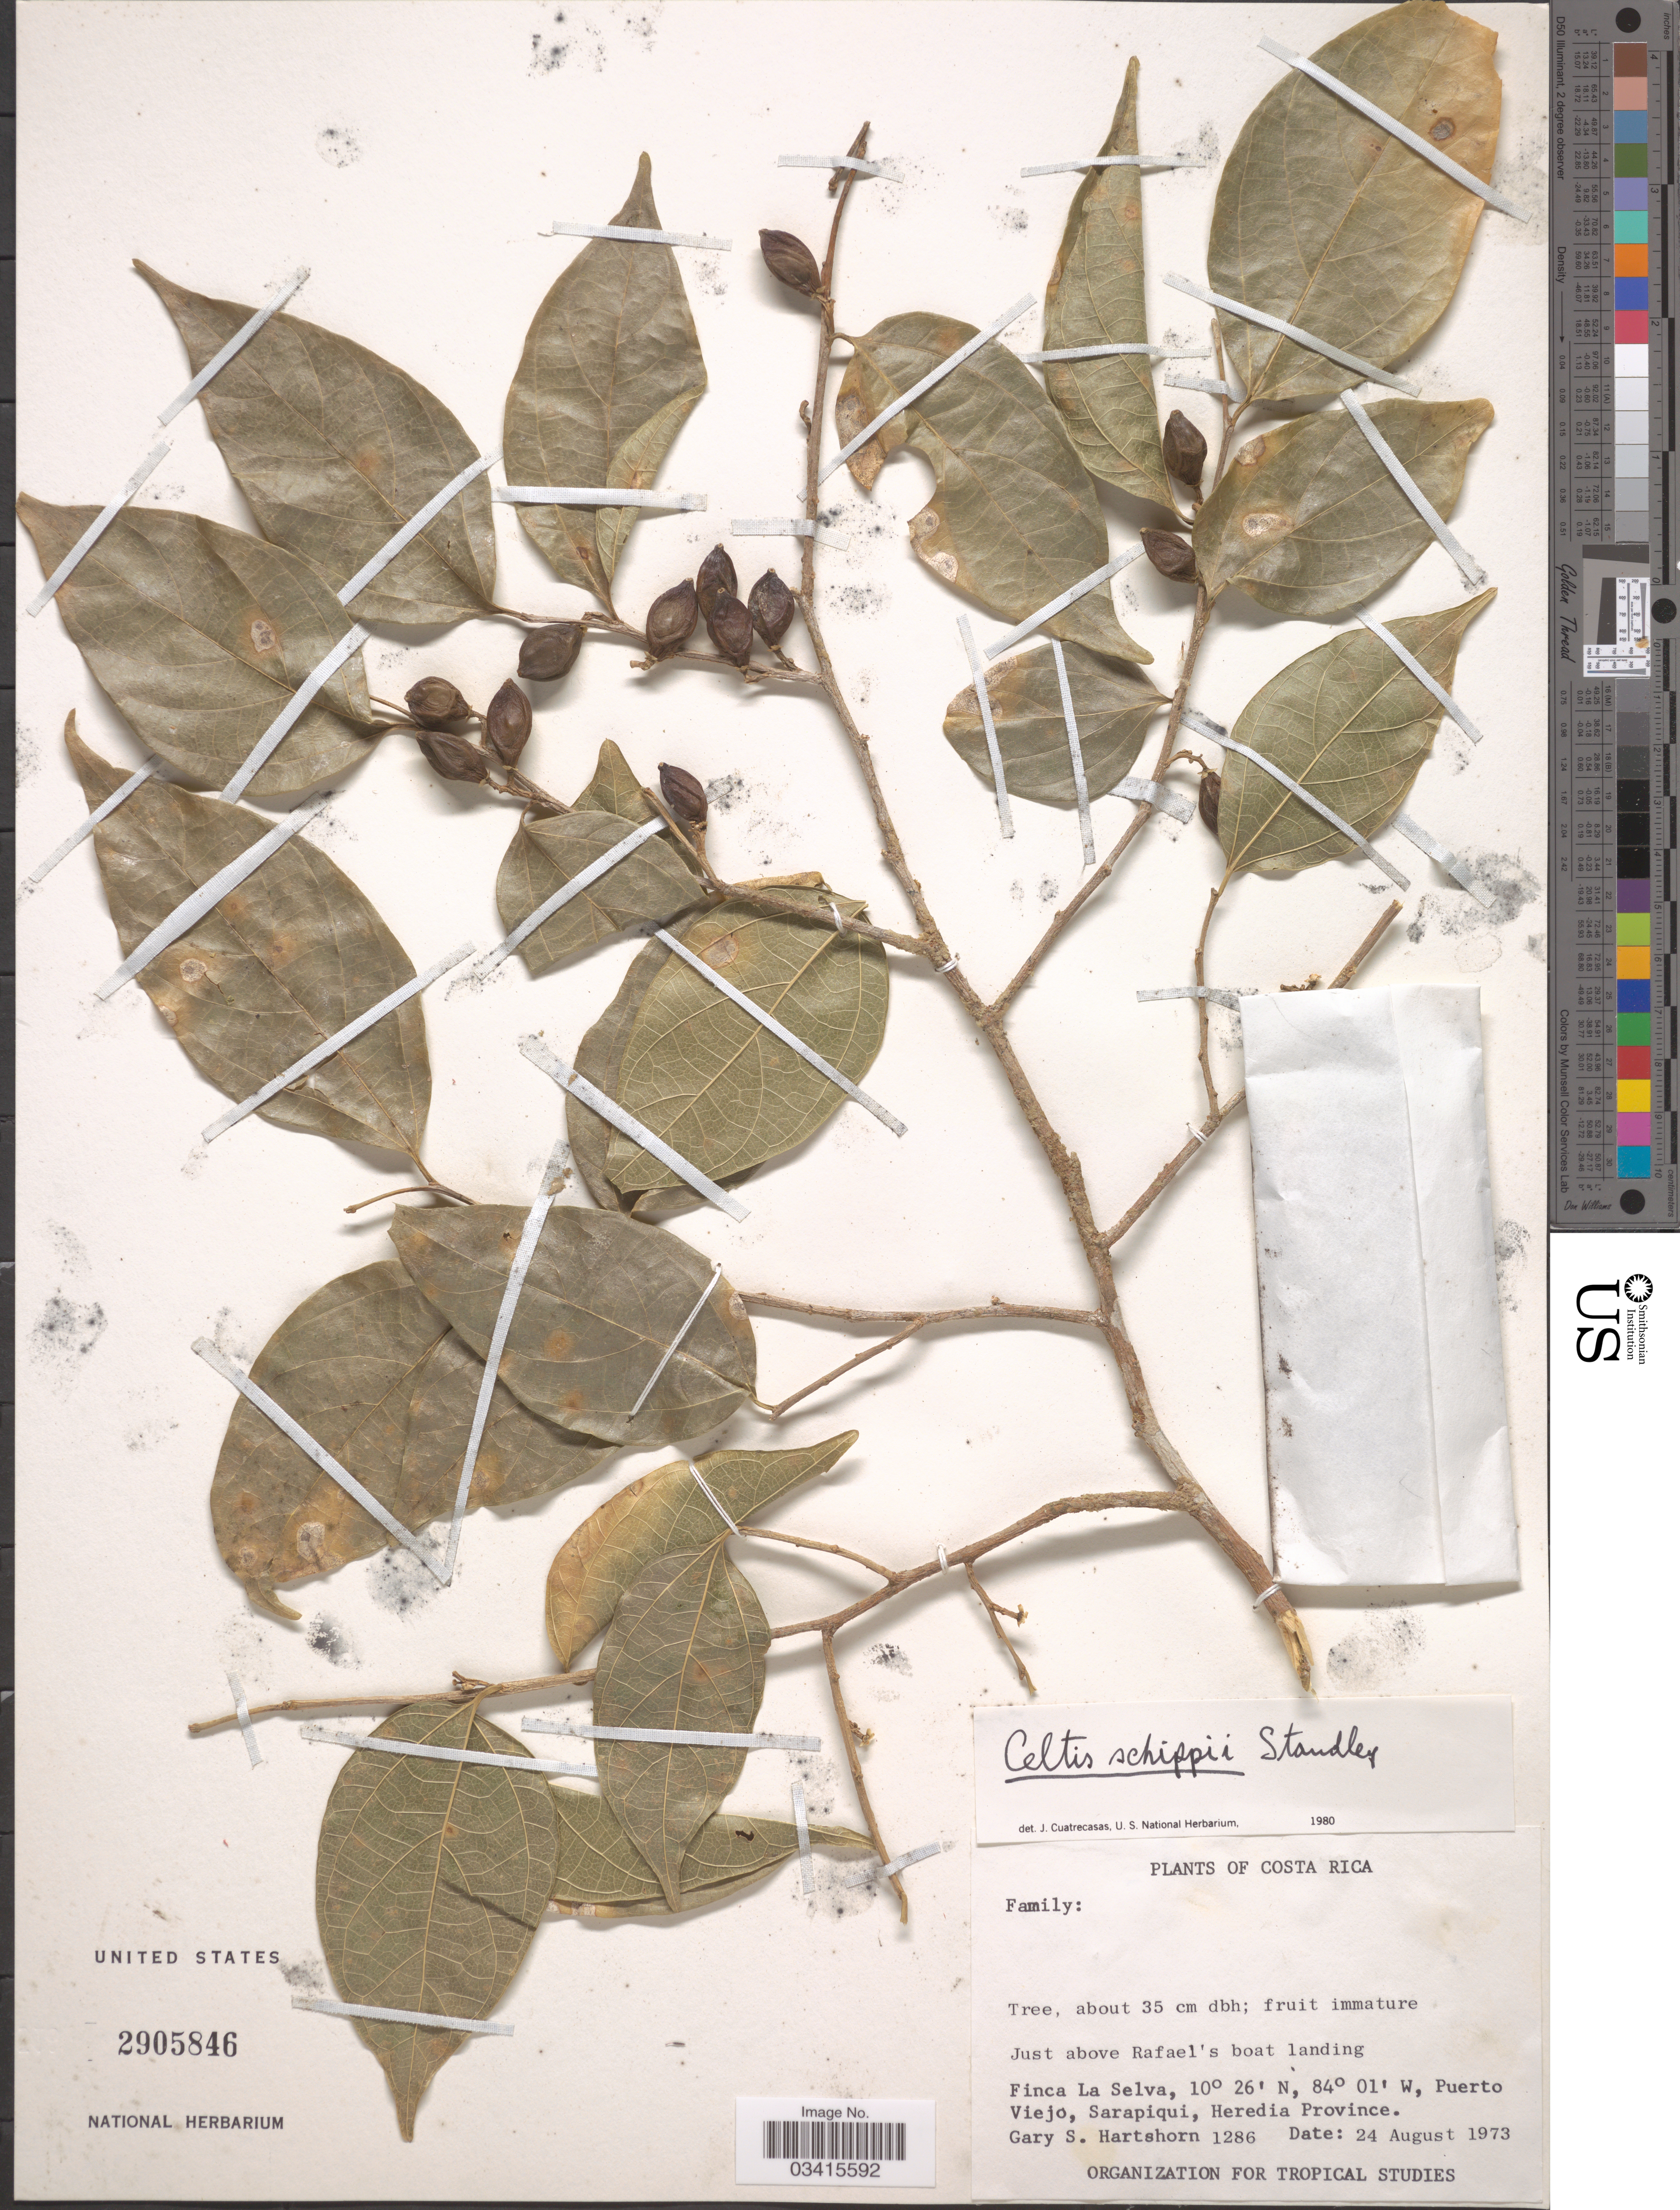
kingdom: Plantae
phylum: Tracheophyta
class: Magnoliopsida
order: Rosales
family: Cannabaceae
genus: Celtis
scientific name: Celtis schippii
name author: Standl.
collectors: G. Hartshorn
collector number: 1286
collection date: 1973-08-24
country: Costa Rica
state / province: Heredia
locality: Just above Rafael's boat landing. Finca La Selva, Puerto Viejo, Sarapiqui.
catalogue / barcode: US 2905846